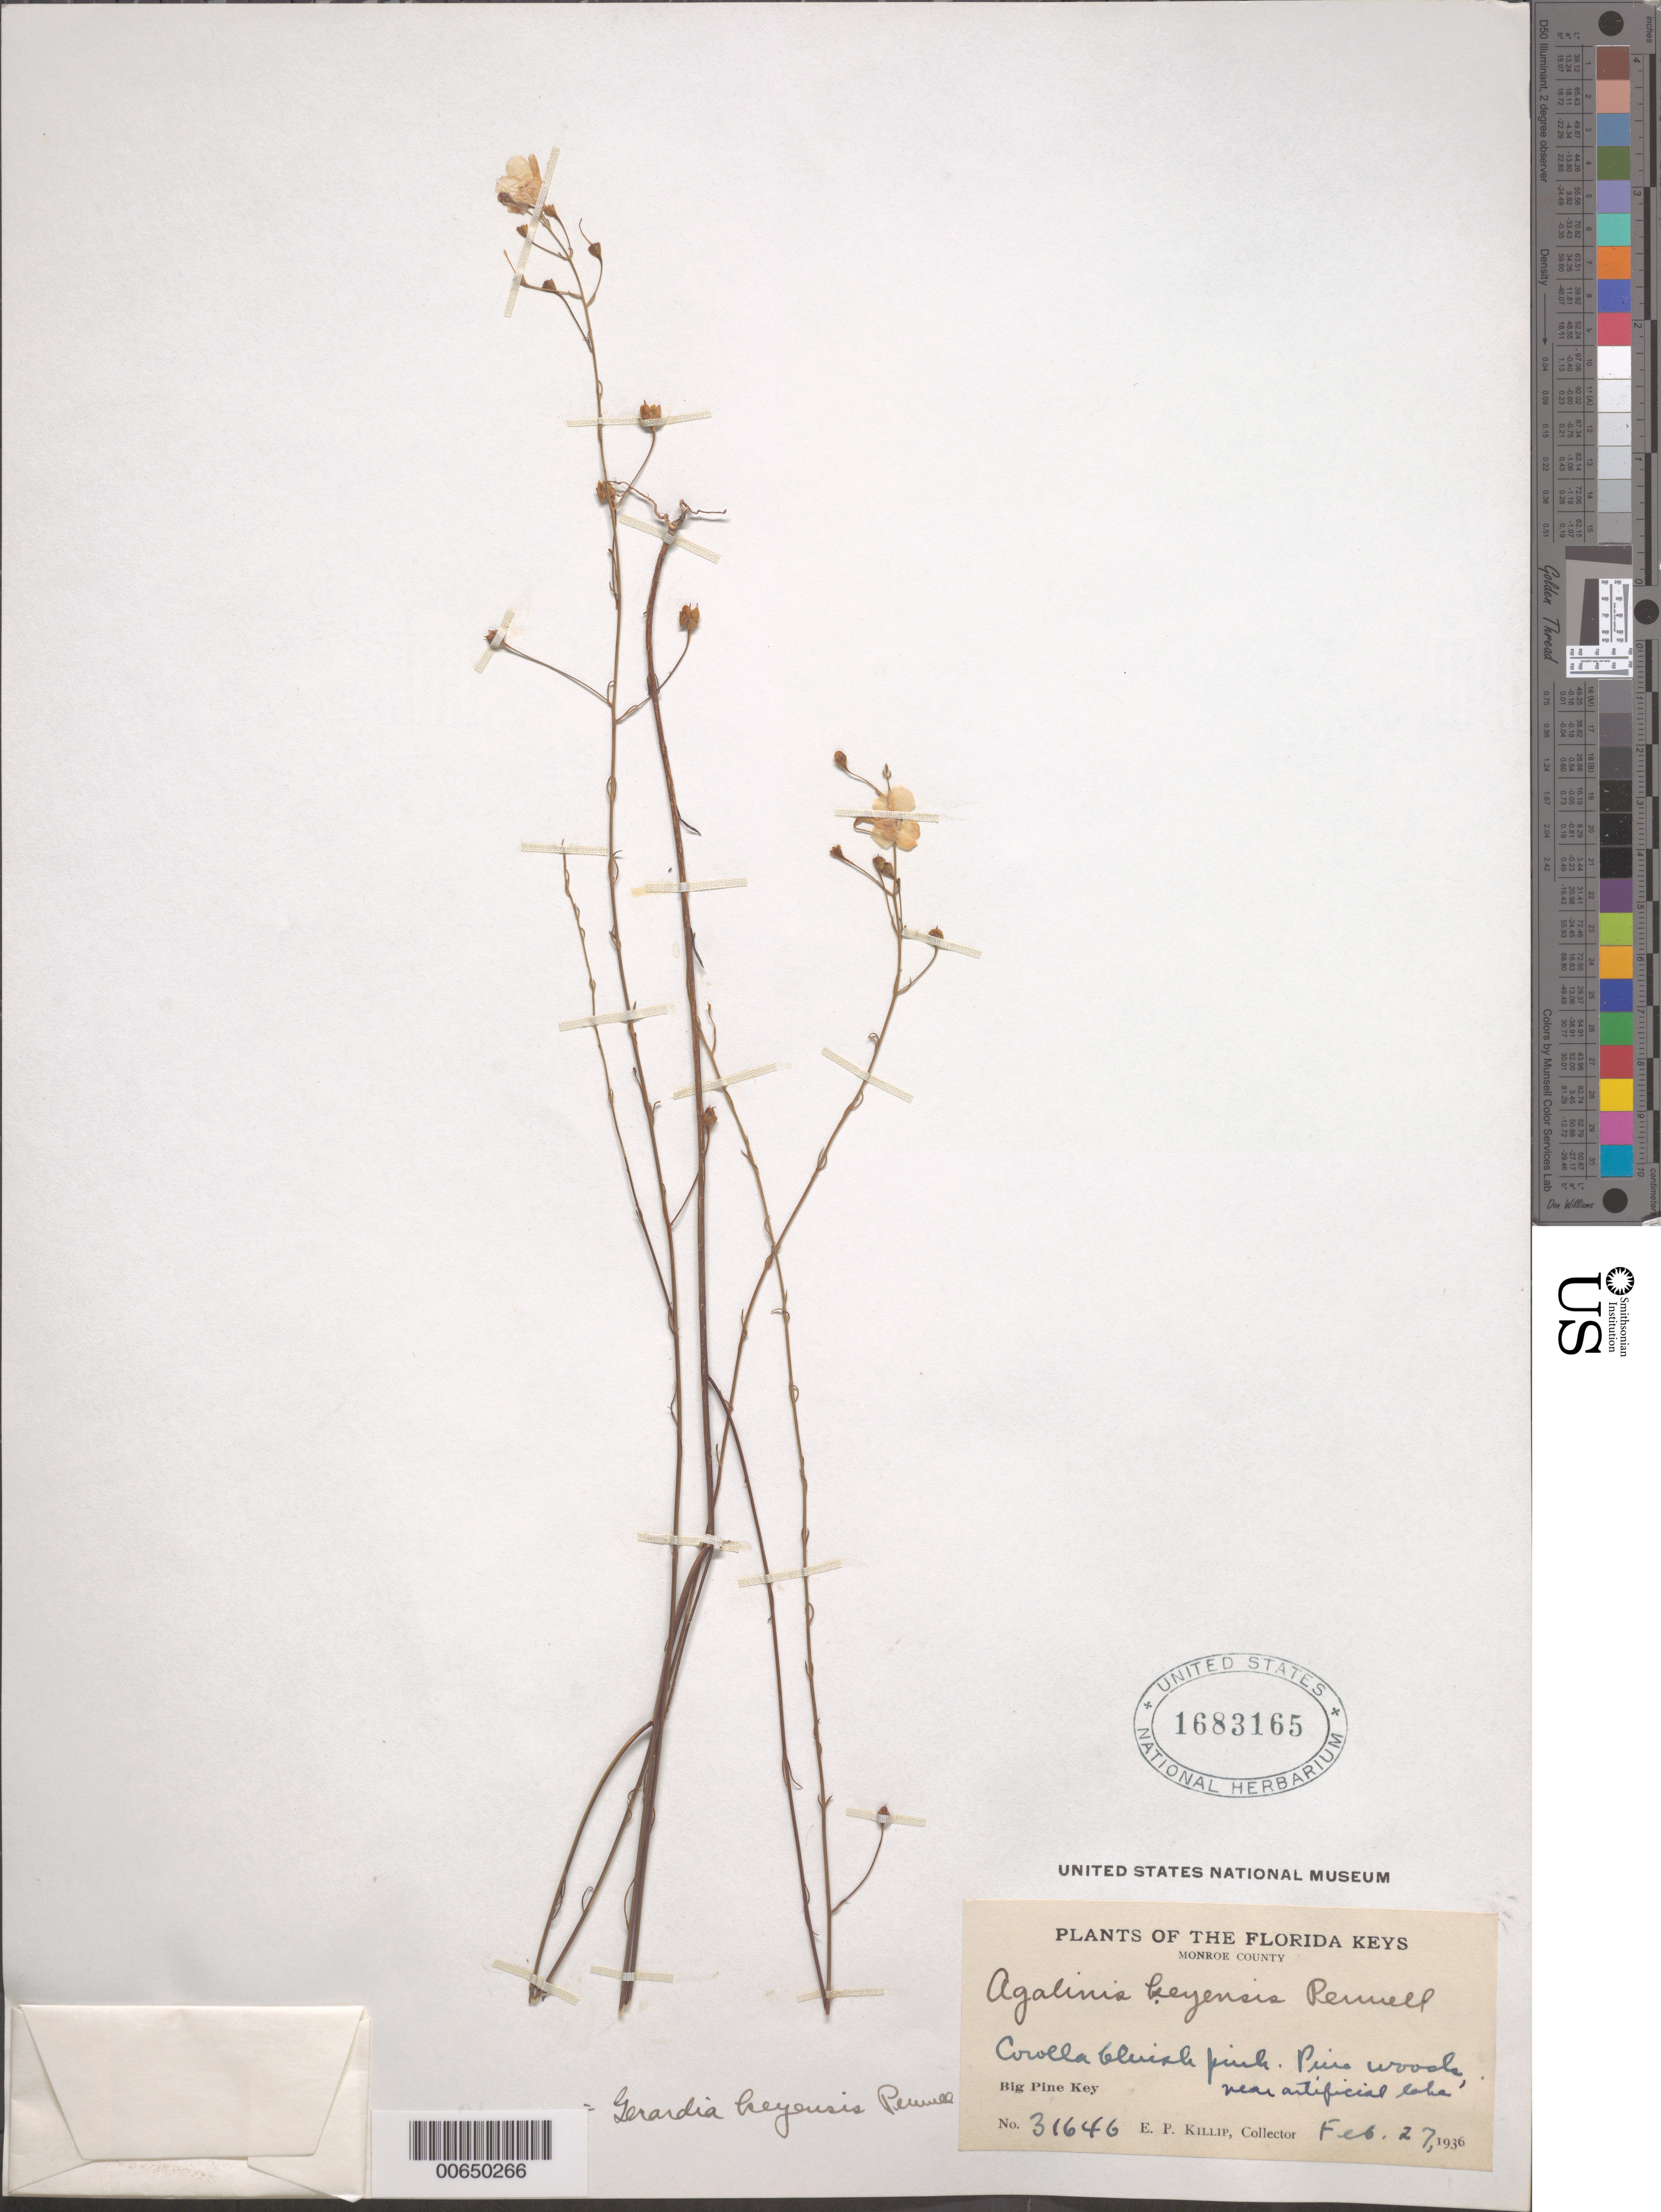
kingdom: Plantae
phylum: Tracheophyta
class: Magnoliopsida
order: Lamiales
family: Orobanchaceae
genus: Agalinis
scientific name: Agalinis keyensis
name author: Pennell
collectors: E. P. Killip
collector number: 31646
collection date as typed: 27 Feb 1936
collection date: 1936-02-27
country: United States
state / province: Florida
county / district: Monroe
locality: Near artificial Lake, Big Pine Key, Florida Keys.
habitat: Pine woods.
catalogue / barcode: US 1683165